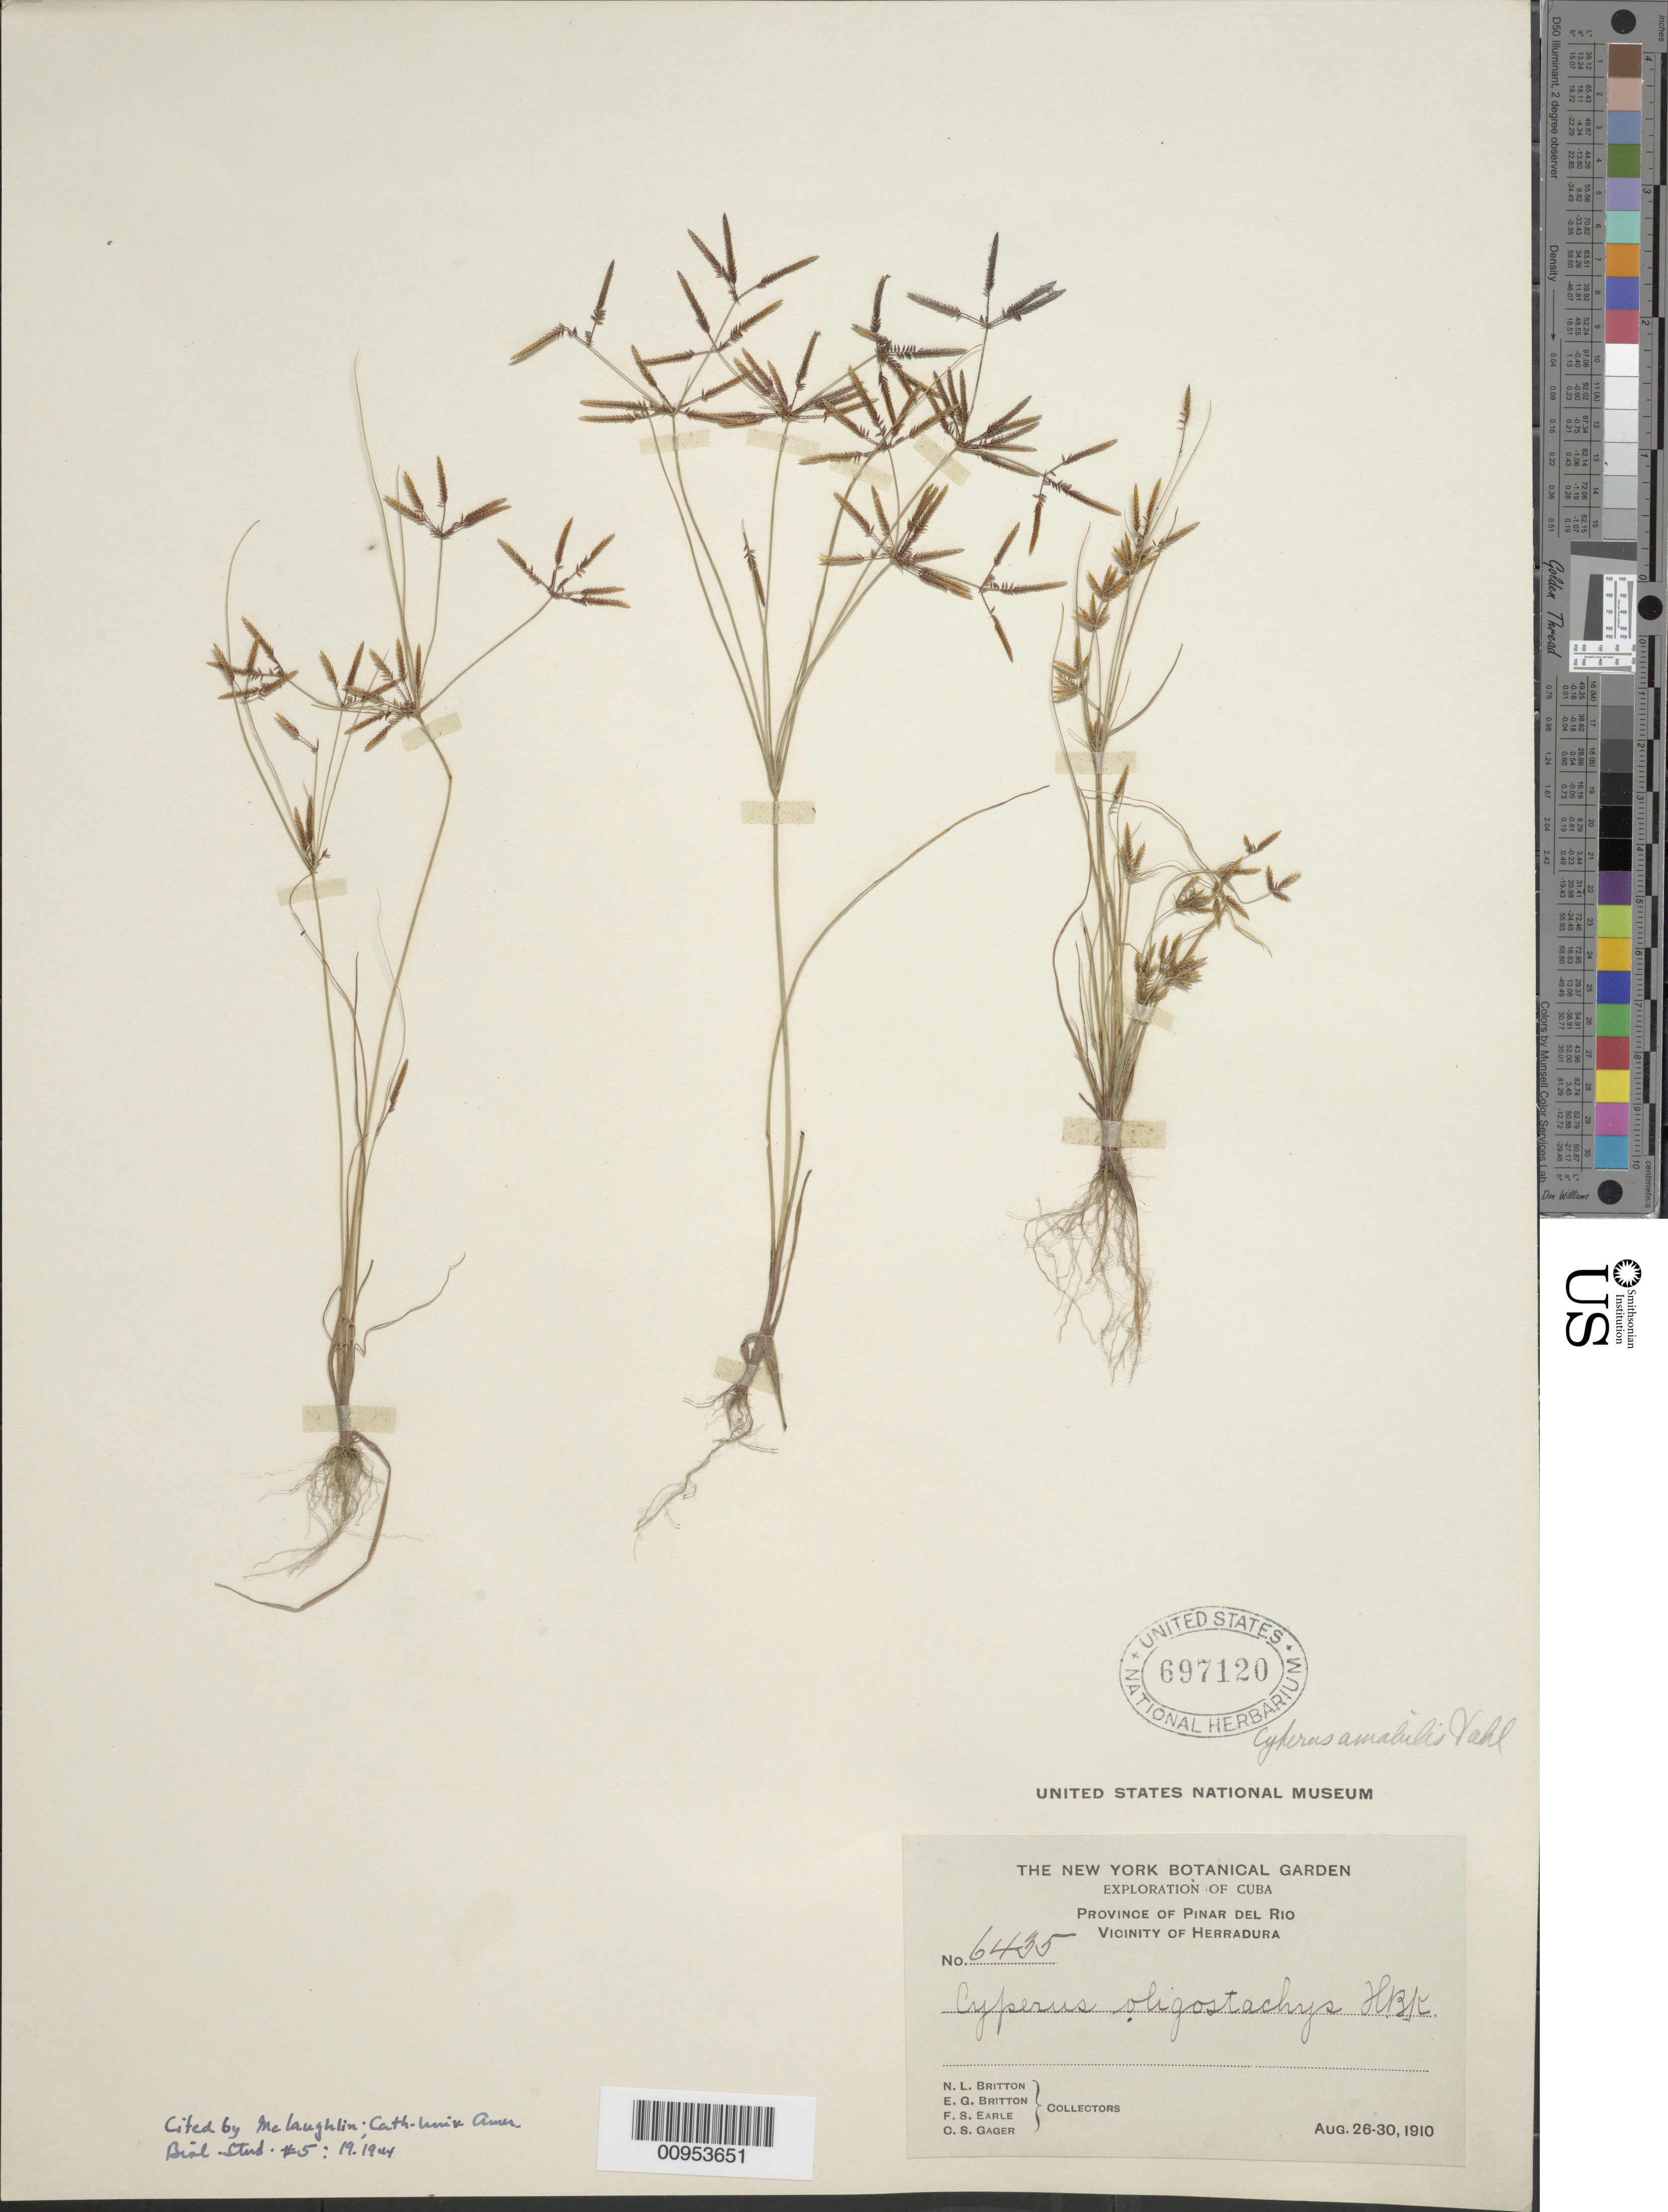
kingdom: Plantae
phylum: Tracheophyta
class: Liliopsida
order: Poales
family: Cyperaceae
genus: Cyperus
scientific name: Cyperus amabilis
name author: Vahl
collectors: N. Britton, E. G. Britton, F. S. Earle & C. Gager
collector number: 6435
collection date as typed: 26 Aug 1910 to 30 Aug 1910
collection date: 1910-08-26/1910-08-30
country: Cuba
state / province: Pinar del Rio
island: Cuba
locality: Vicinity of Herradura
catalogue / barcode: US 697120